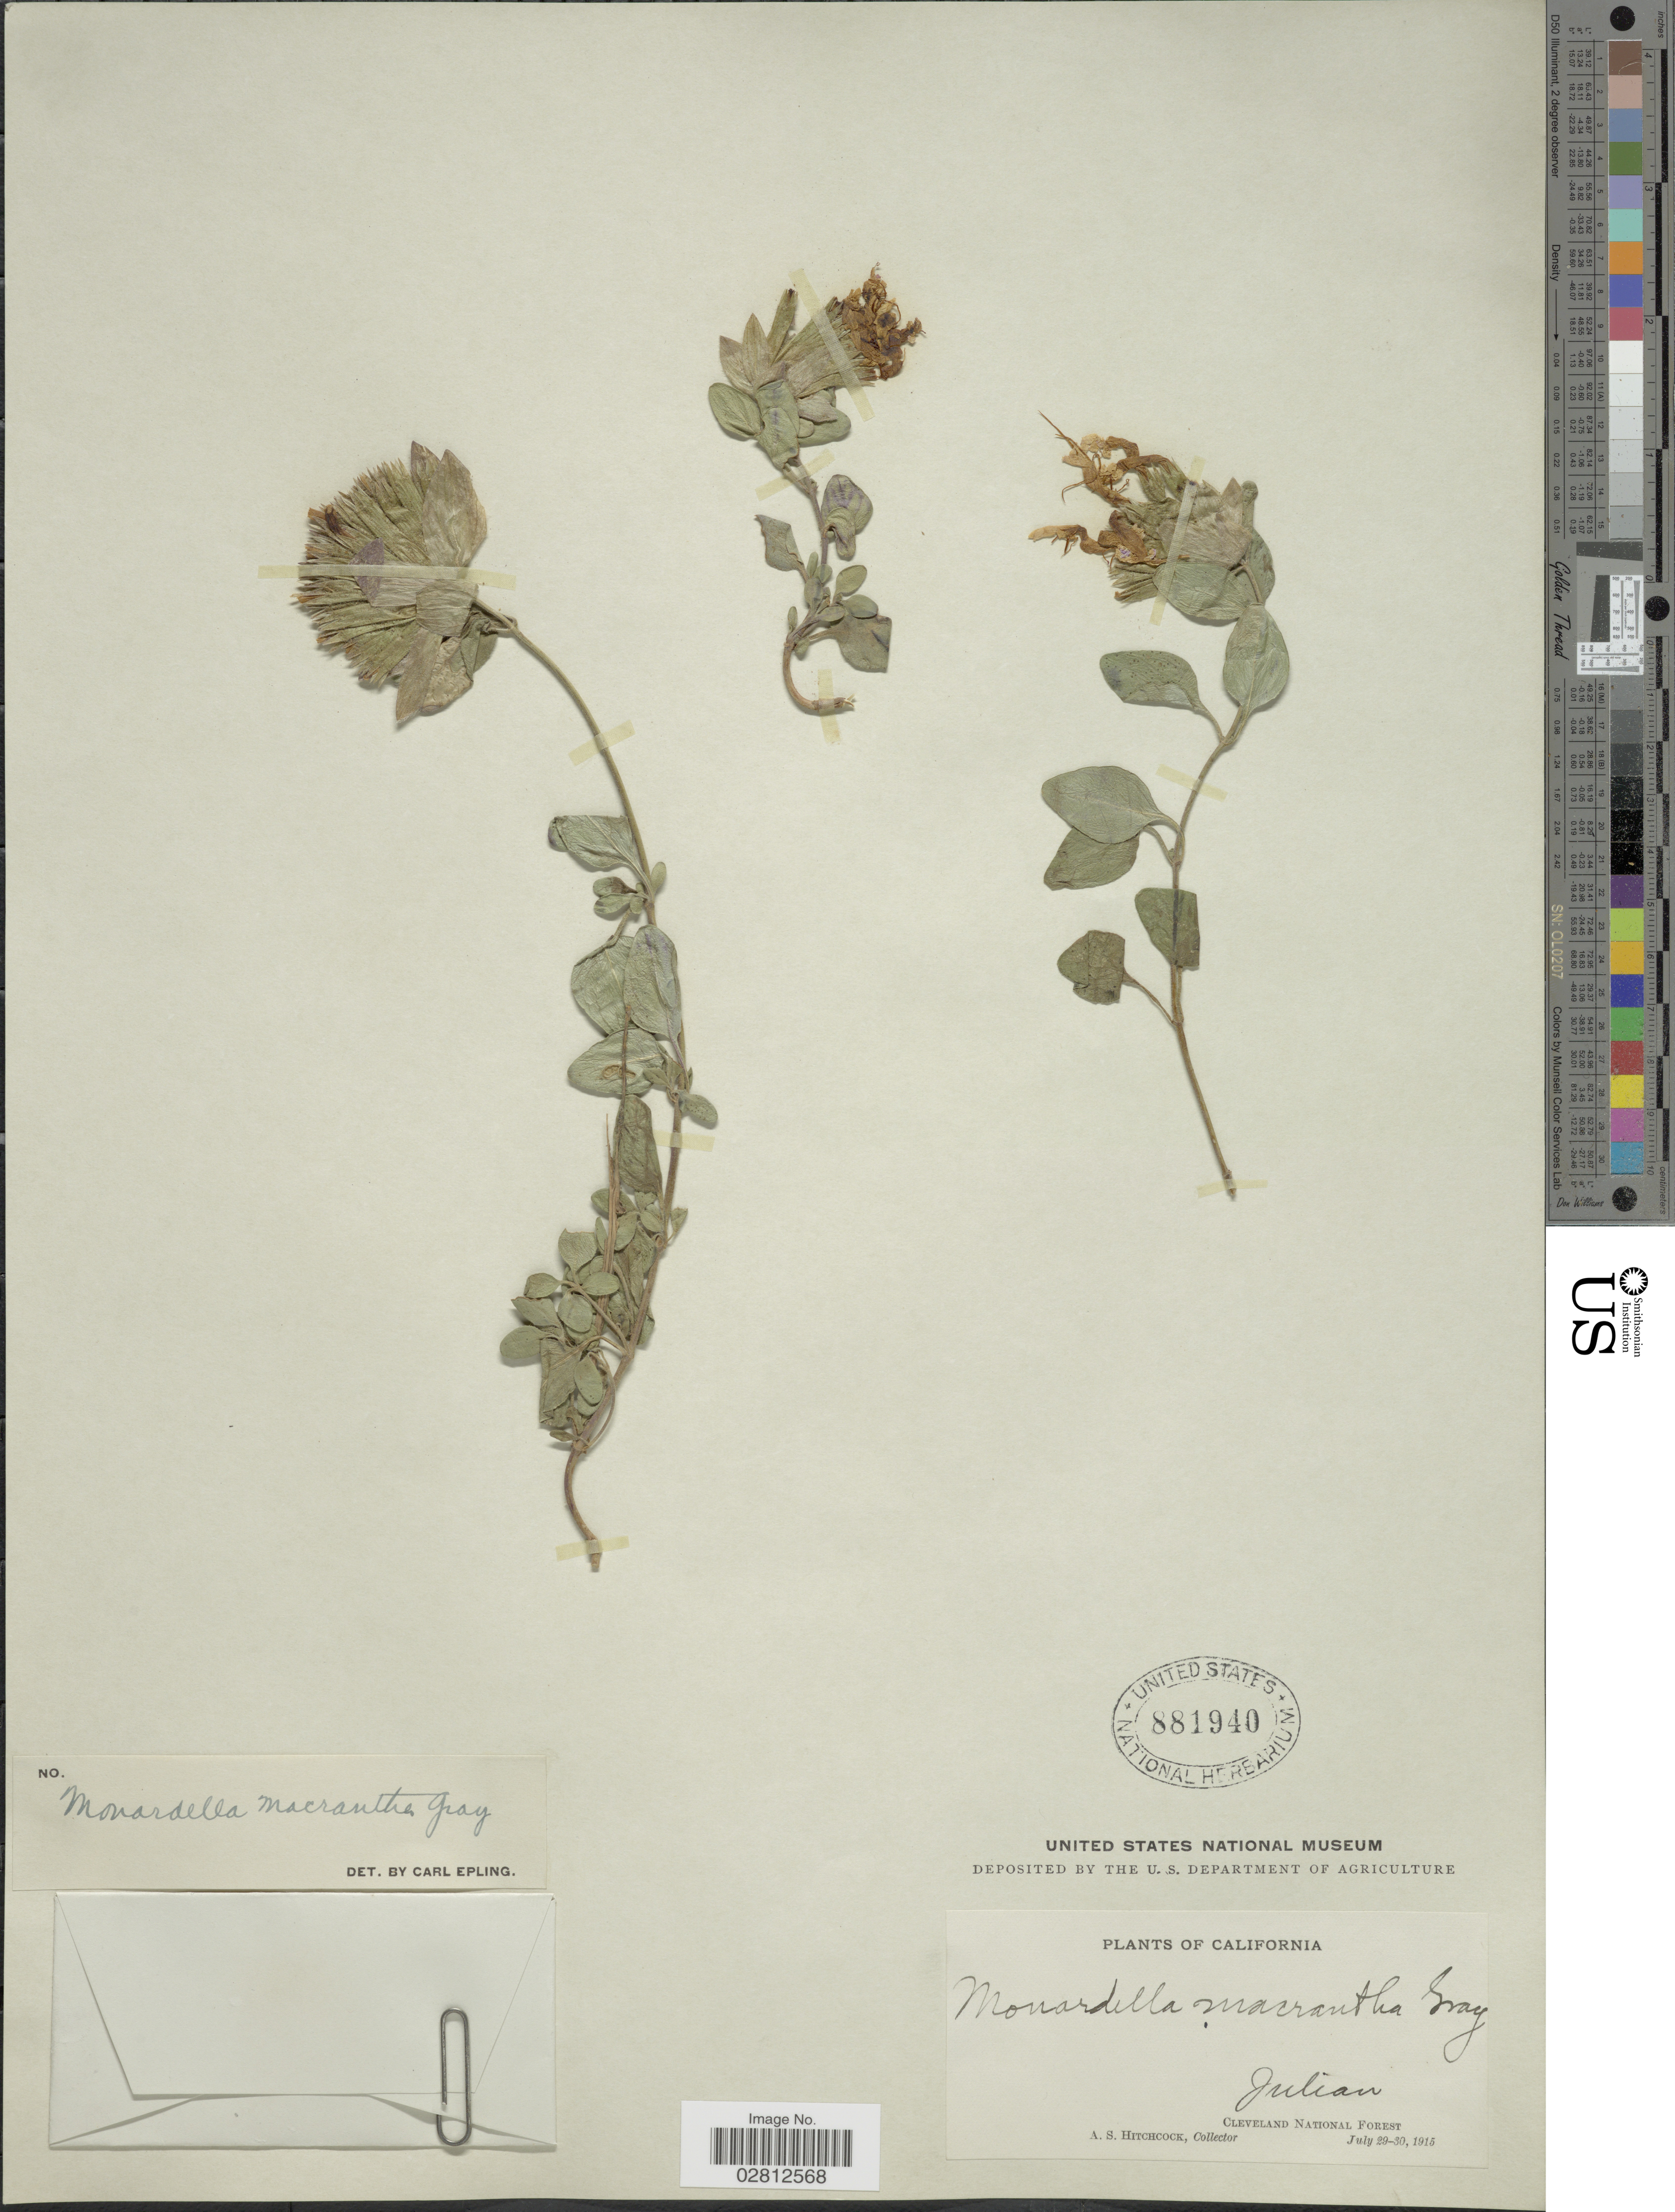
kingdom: Plantae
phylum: Tracheophyta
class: Magnoliopsida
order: Lamiales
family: Lamiaceae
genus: Monardella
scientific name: Monardella macrantha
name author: A. Gray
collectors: A. S. Hitchcock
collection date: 1915-07-29/1915-07-30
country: United States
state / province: California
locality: Julian, Cleveland National Forest.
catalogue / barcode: US 881940